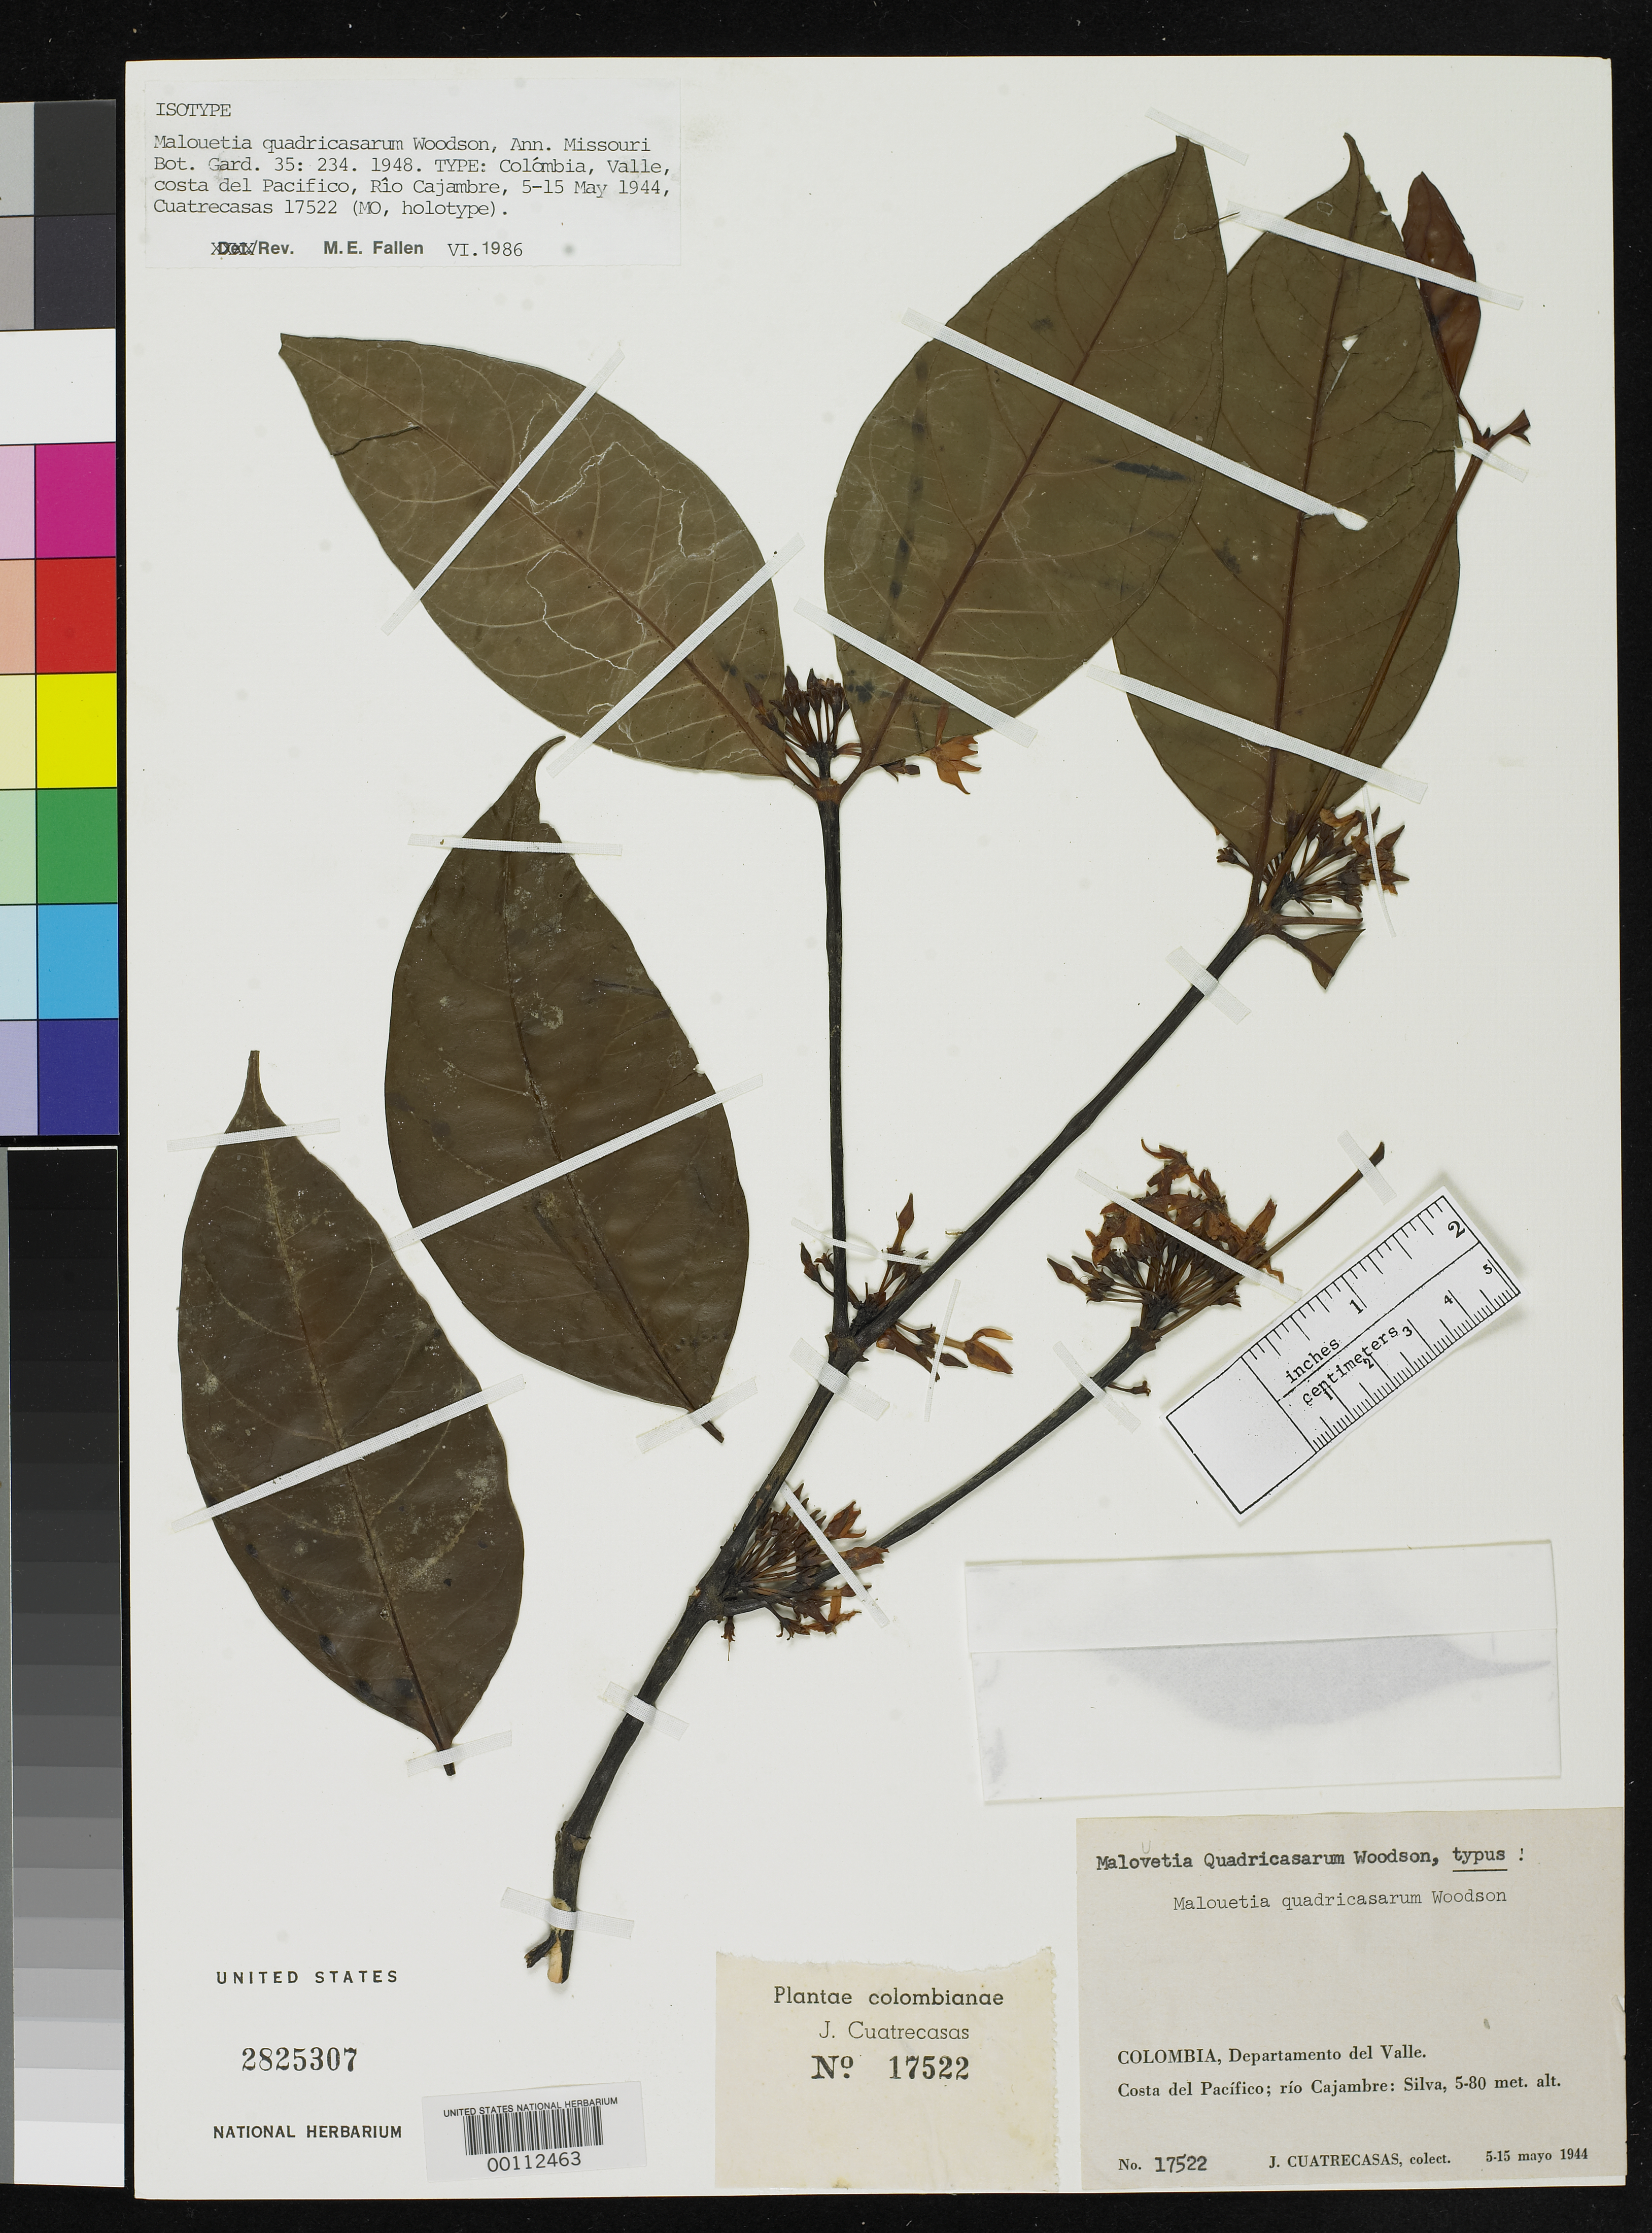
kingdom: Plantae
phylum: Tracheophyta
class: Magnoliopsida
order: Gentianales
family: Apocynaceae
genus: Malouetia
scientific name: Malouetia quadricasarum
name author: Woodson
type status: Isotype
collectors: J. Cuatrecasas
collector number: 17522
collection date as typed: May 1944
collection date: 1944-05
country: Colombia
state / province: Valle del Cauca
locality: Pacific Coast, Rio Cajambre.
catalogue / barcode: US 2825307